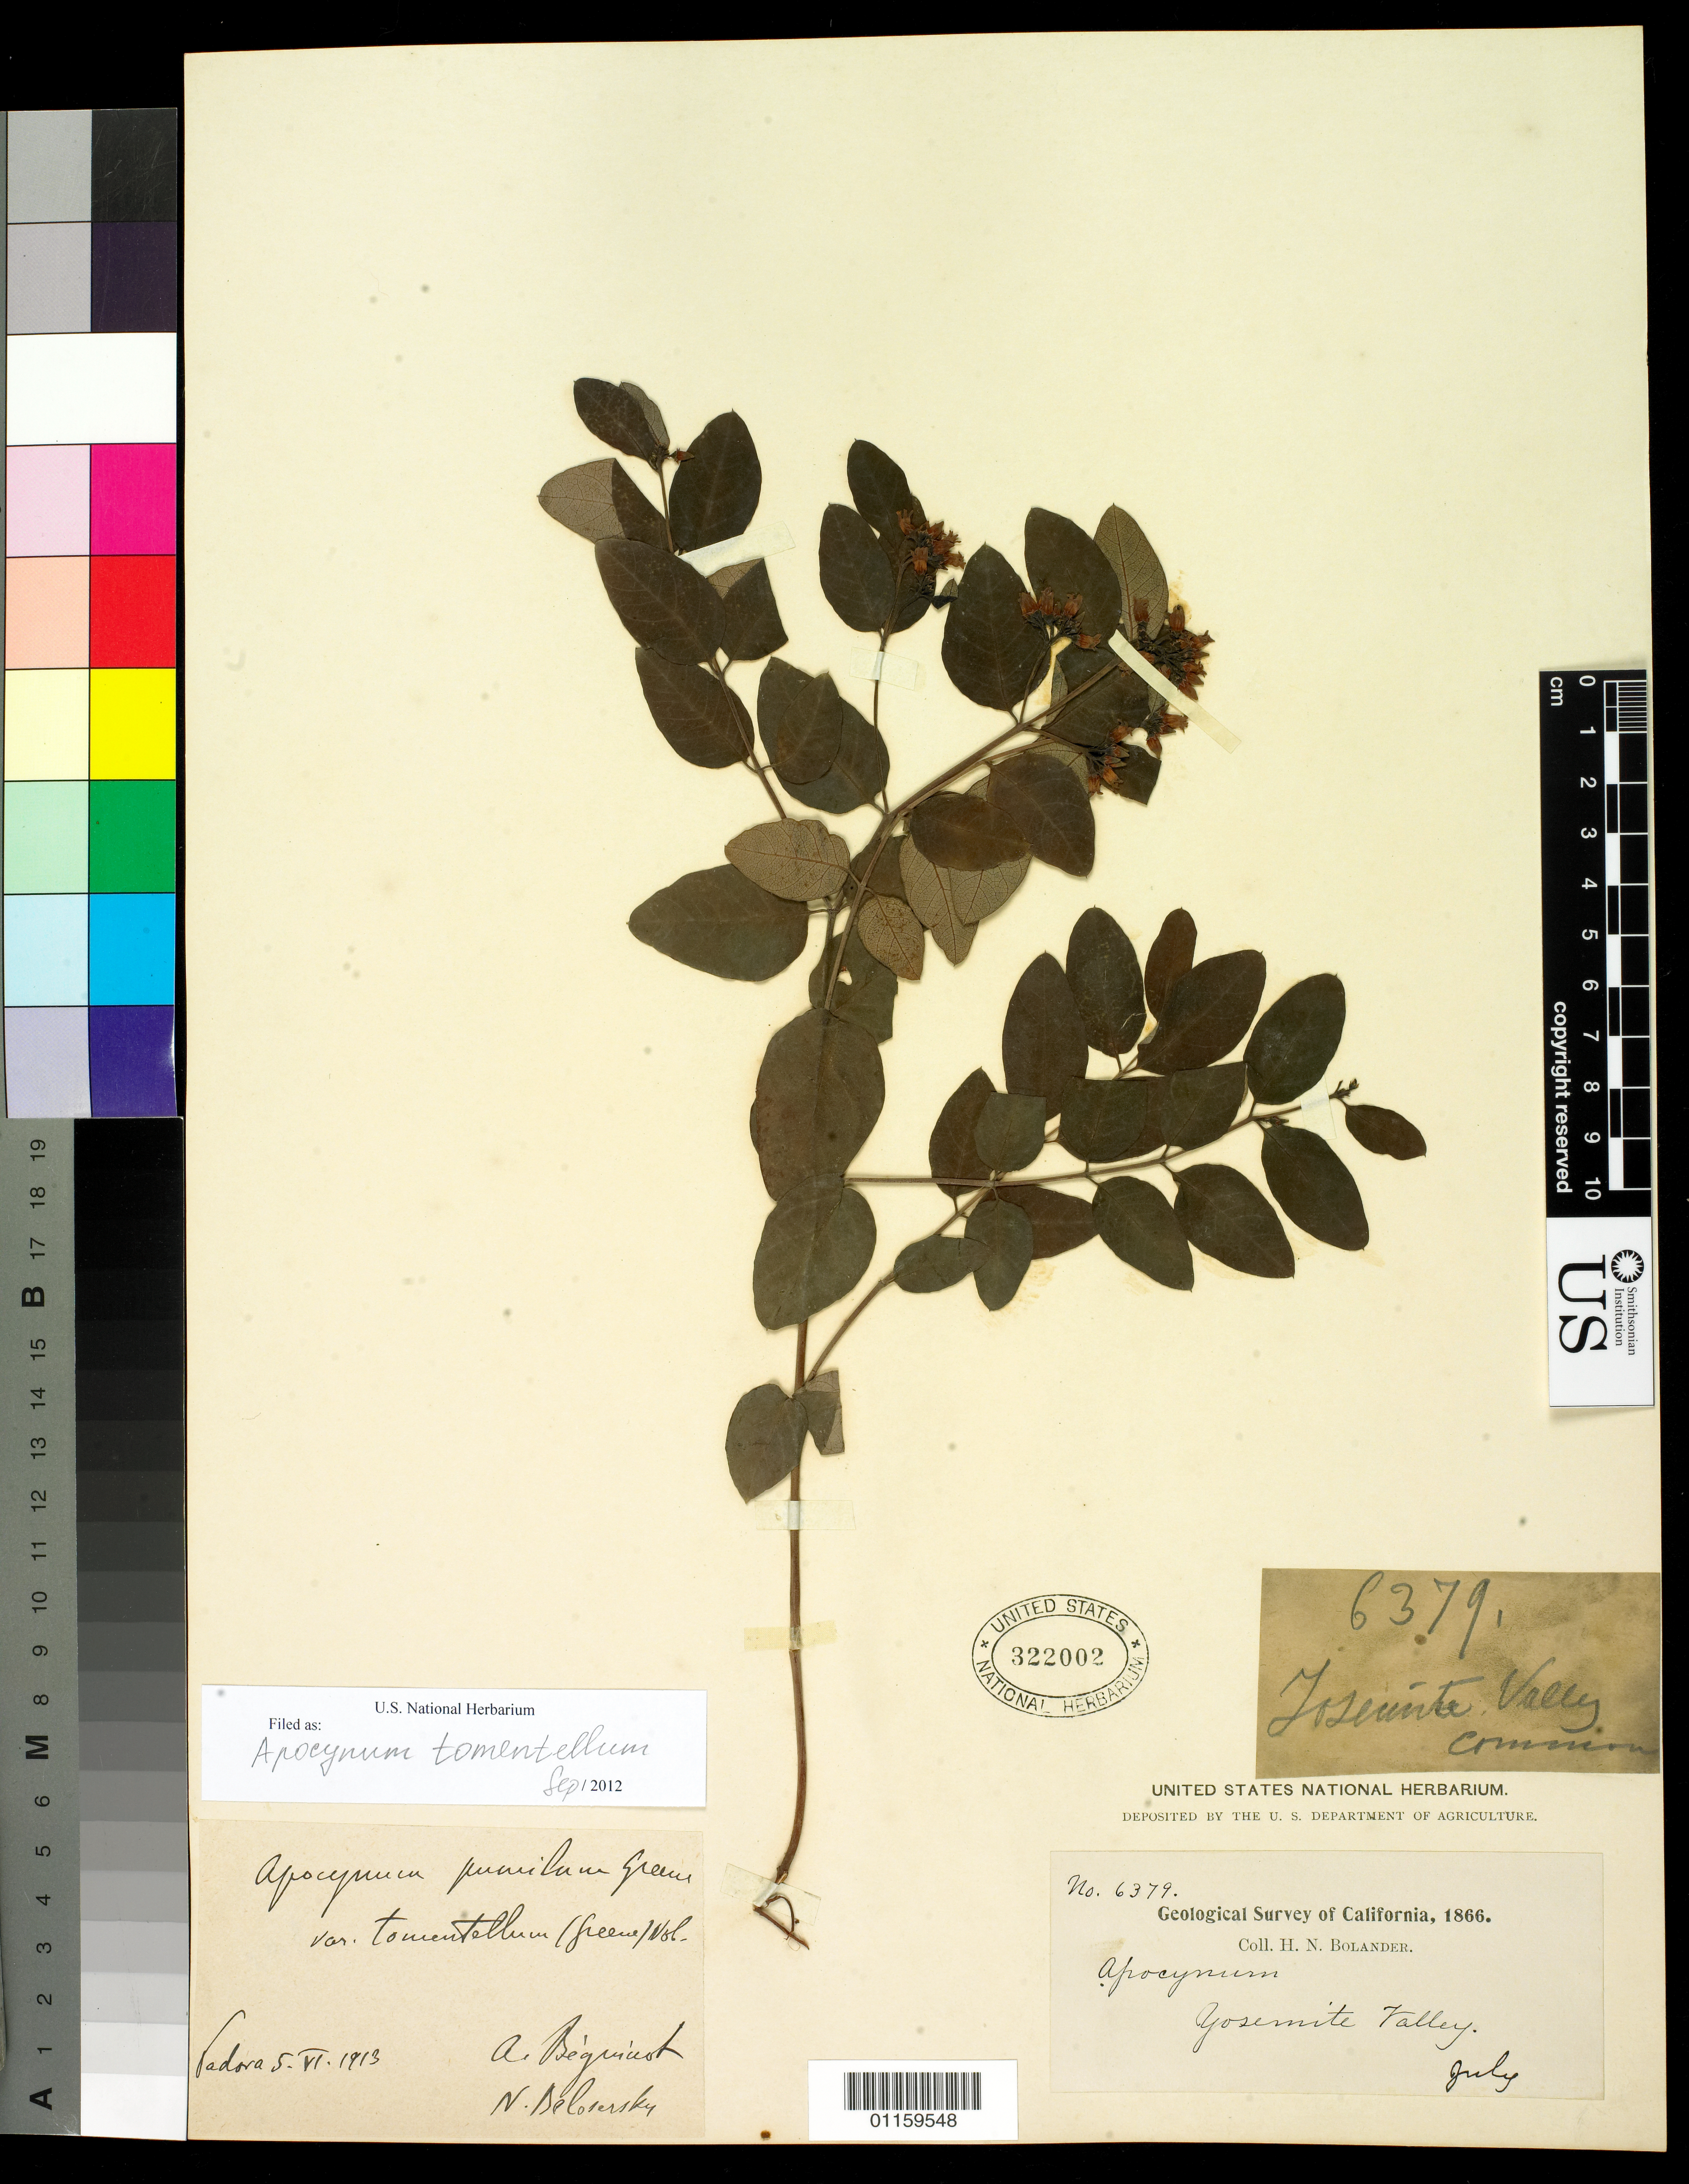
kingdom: Plantae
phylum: Tracheophyta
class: Magnoliopsida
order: Gentianales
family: Apocynaceae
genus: Apocynum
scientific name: Apocynum tomentellum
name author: Greene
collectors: H. Bolander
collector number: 6379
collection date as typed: Jul 1866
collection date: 1866-07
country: United States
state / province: California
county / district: Mariposa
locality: Yosemite Valley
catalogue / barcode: US 322002